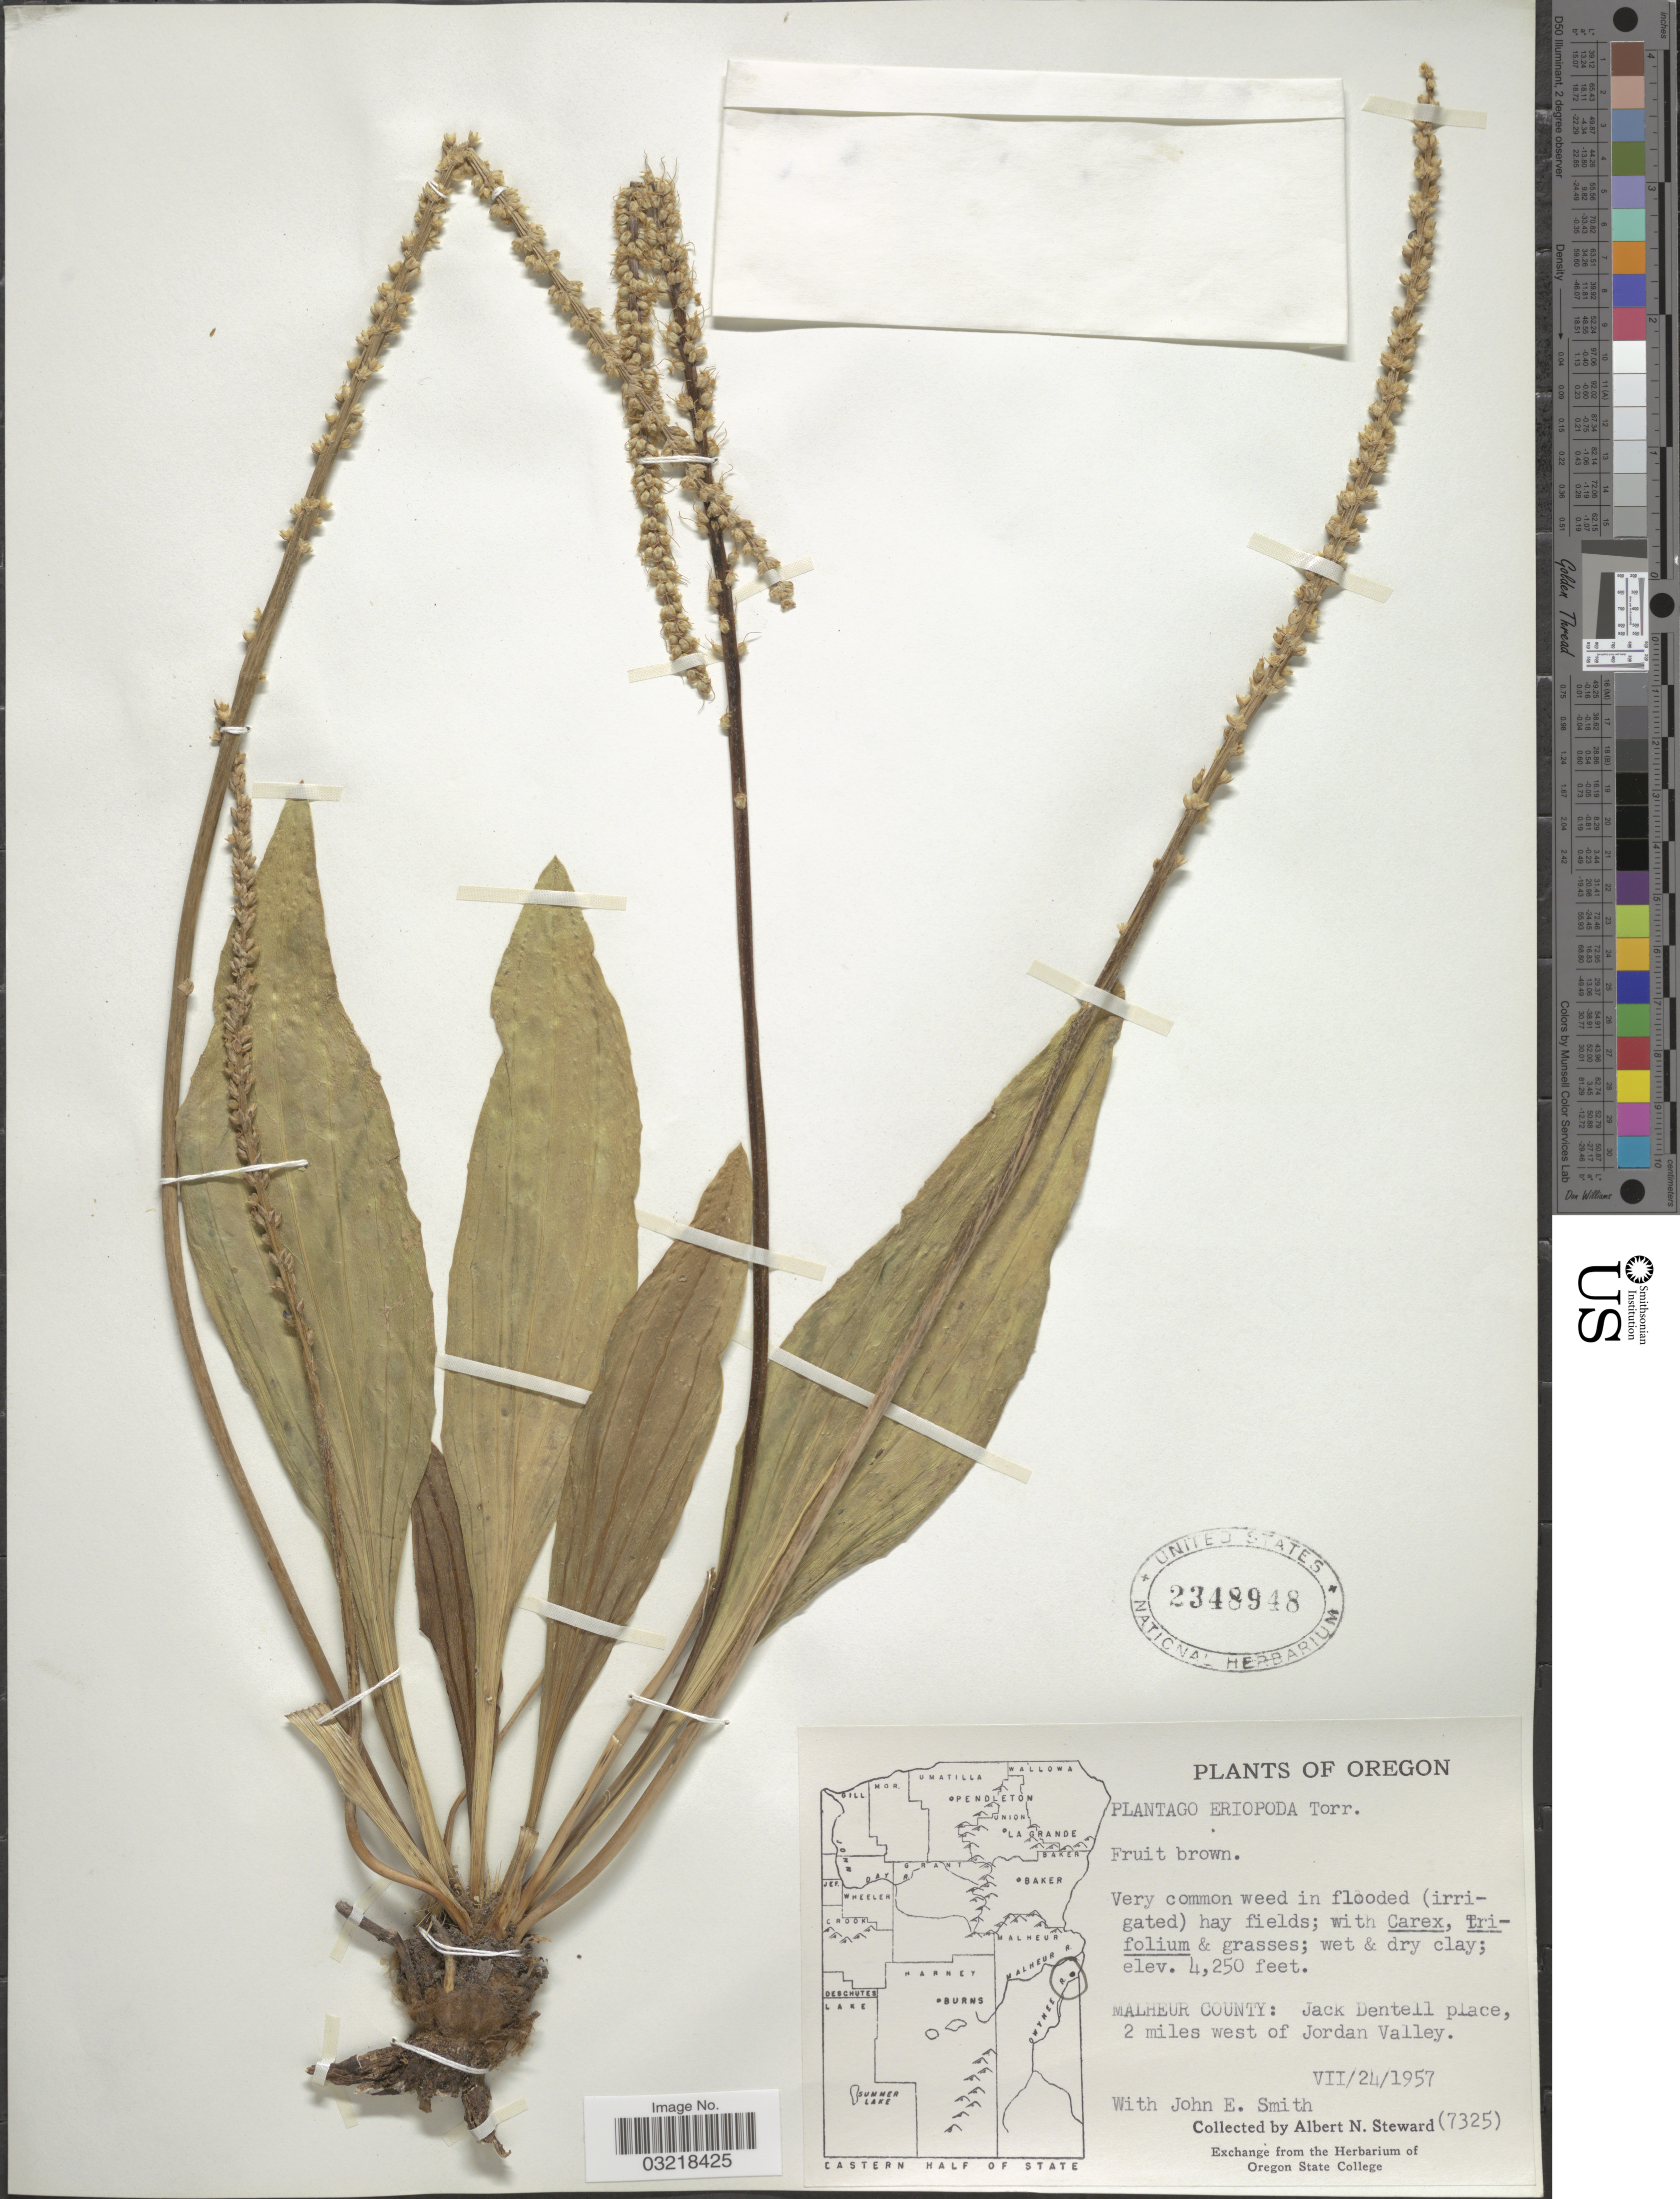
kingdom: Plantae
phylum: Tracheophyta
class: Magnoliopsida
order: Lamiales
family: Plantaginaceae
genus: Plantago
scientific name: Plantago eriopoda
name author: Torr.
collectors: A. N. Steward & J. Smith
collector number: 7325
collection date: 1957-07-24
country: United States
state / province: Oregon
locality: Malheur County: Jack Dentell place, 2 miles west of Jordan Valley.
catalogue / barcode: US 2348948